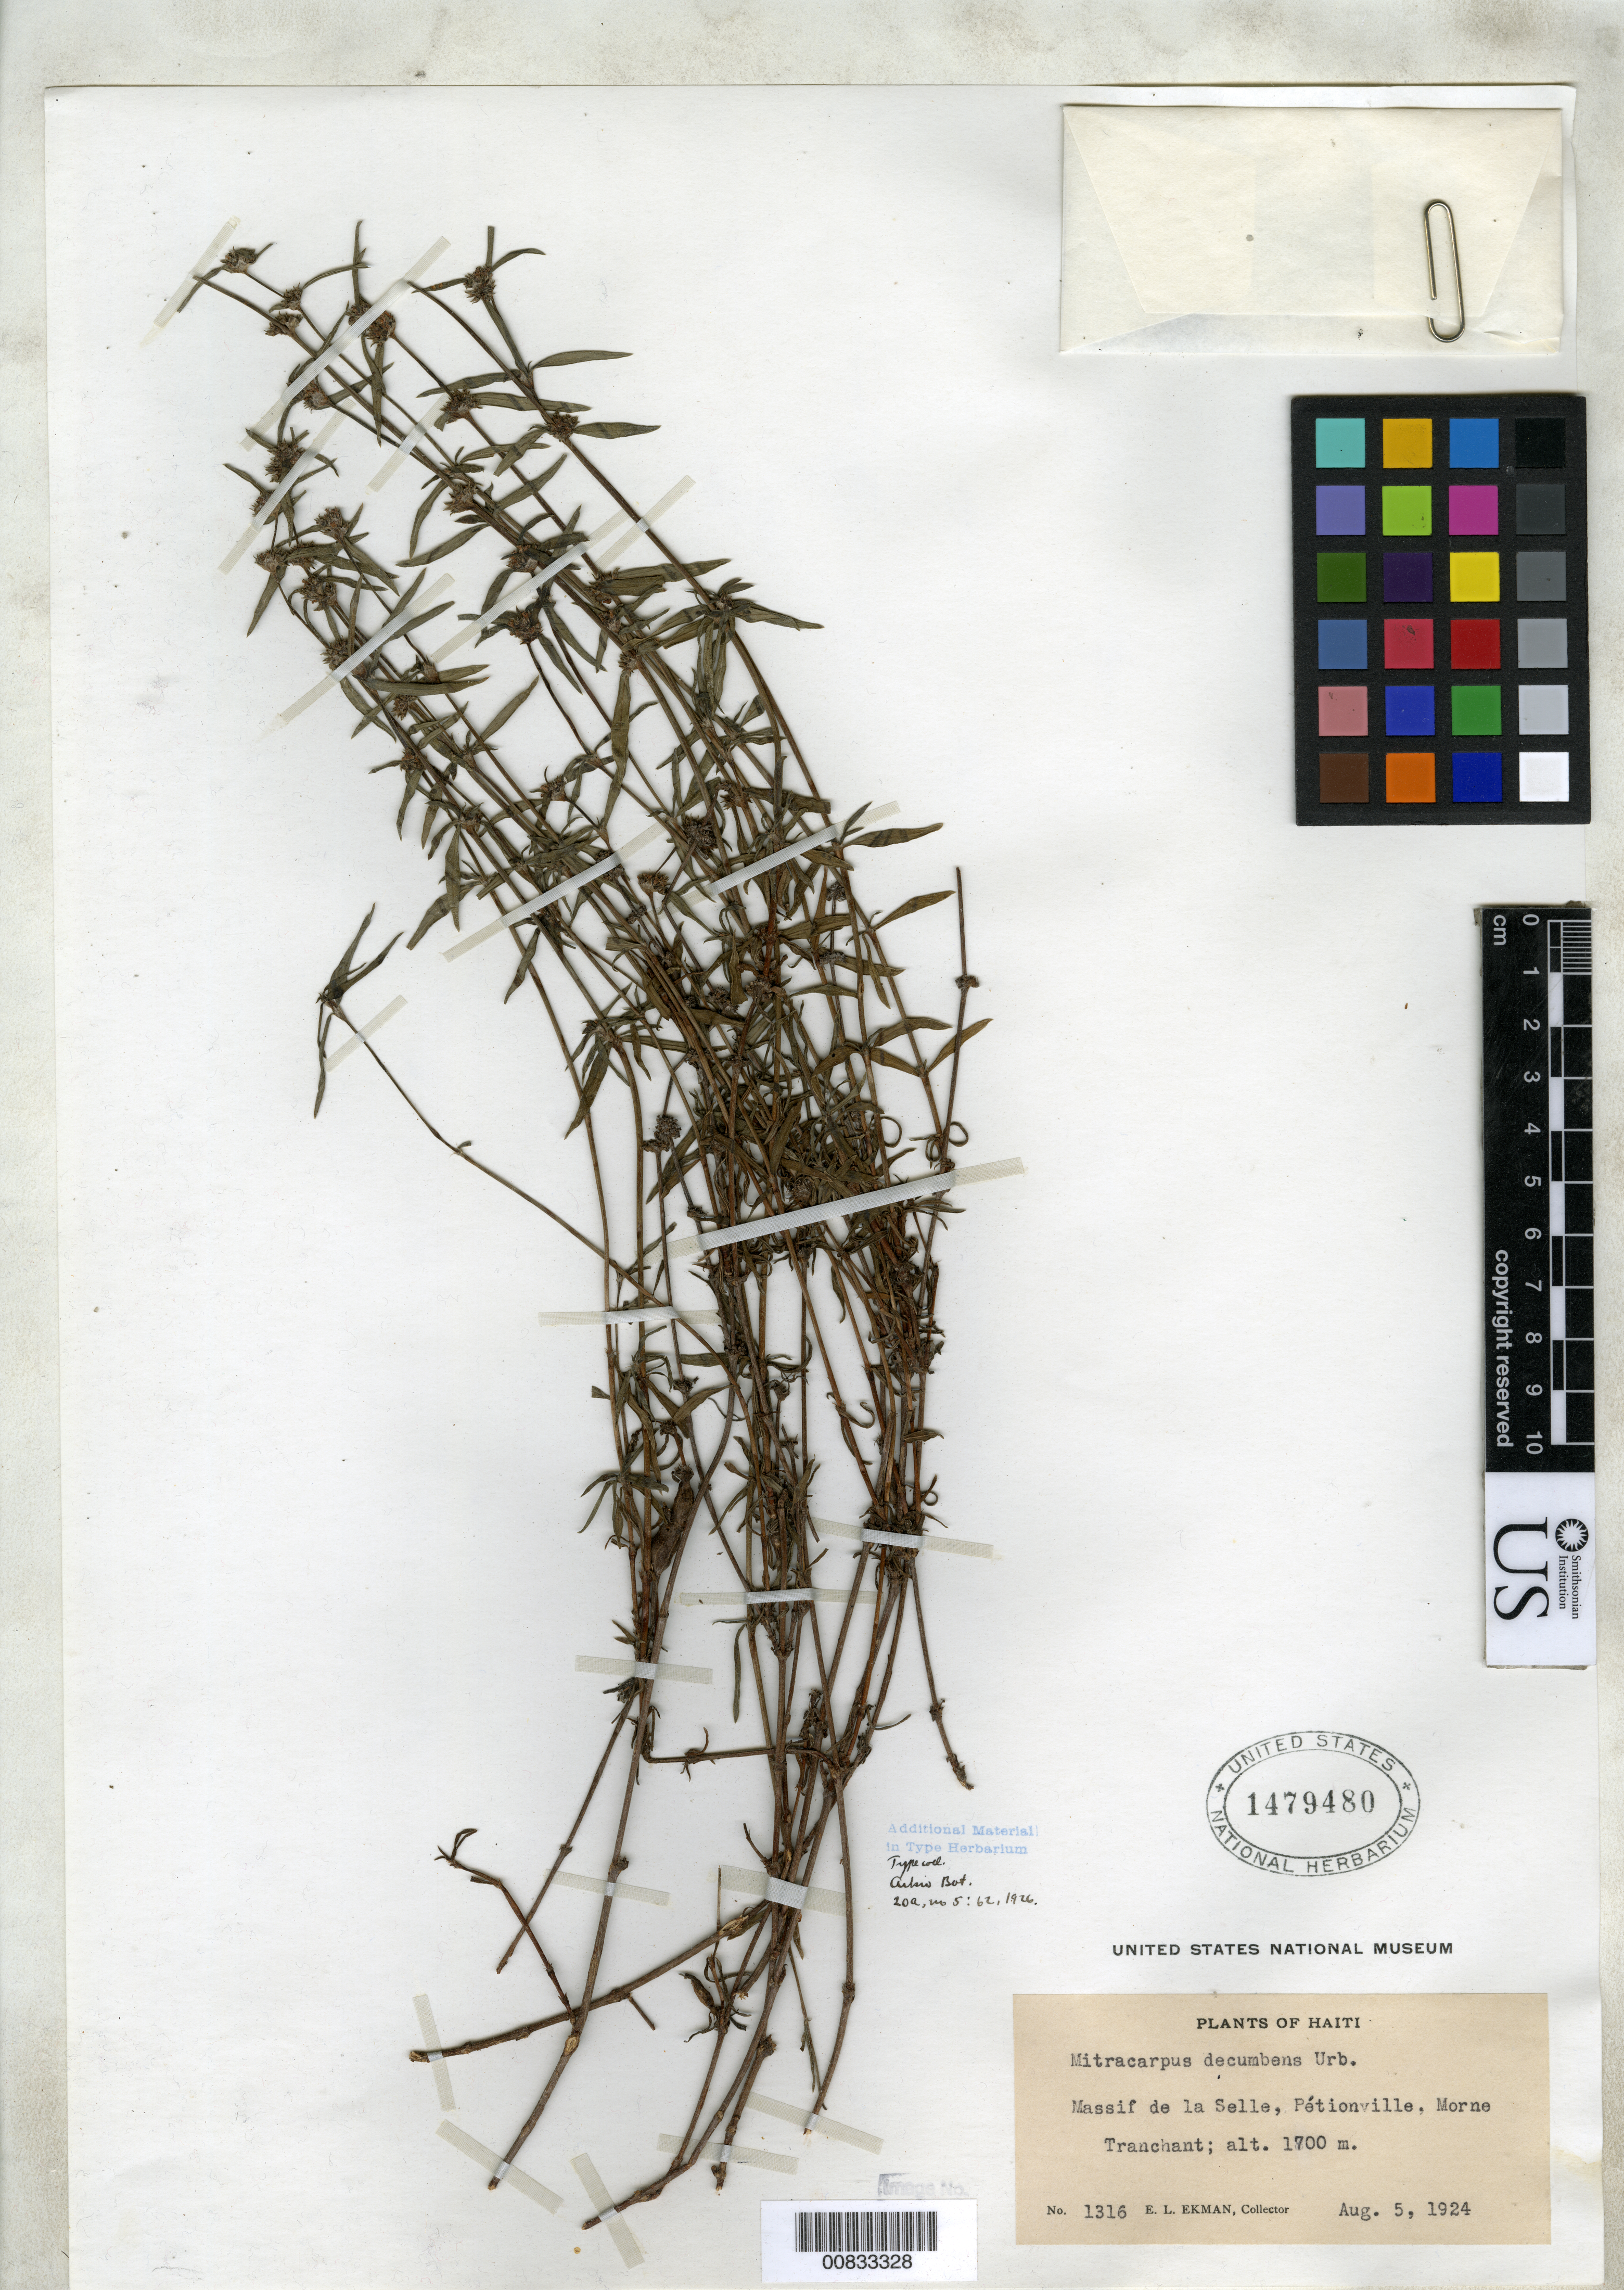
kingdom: Plantae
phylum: Tracheophyta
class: Magnoliopsida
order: Gentianales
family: Rubiaceae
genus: Mitracarpus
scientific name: Mitracarpus decumbens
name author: Urb.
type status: Isotype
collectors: E. L. Ekman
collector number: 1316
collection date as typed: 05 Aug 1924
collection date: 1924-08-05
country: Haiti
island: Hispaniola Island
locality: Massif de la Selle, Pétionville, Morne Tranchant.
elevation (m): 1700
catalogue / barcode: US 1479480